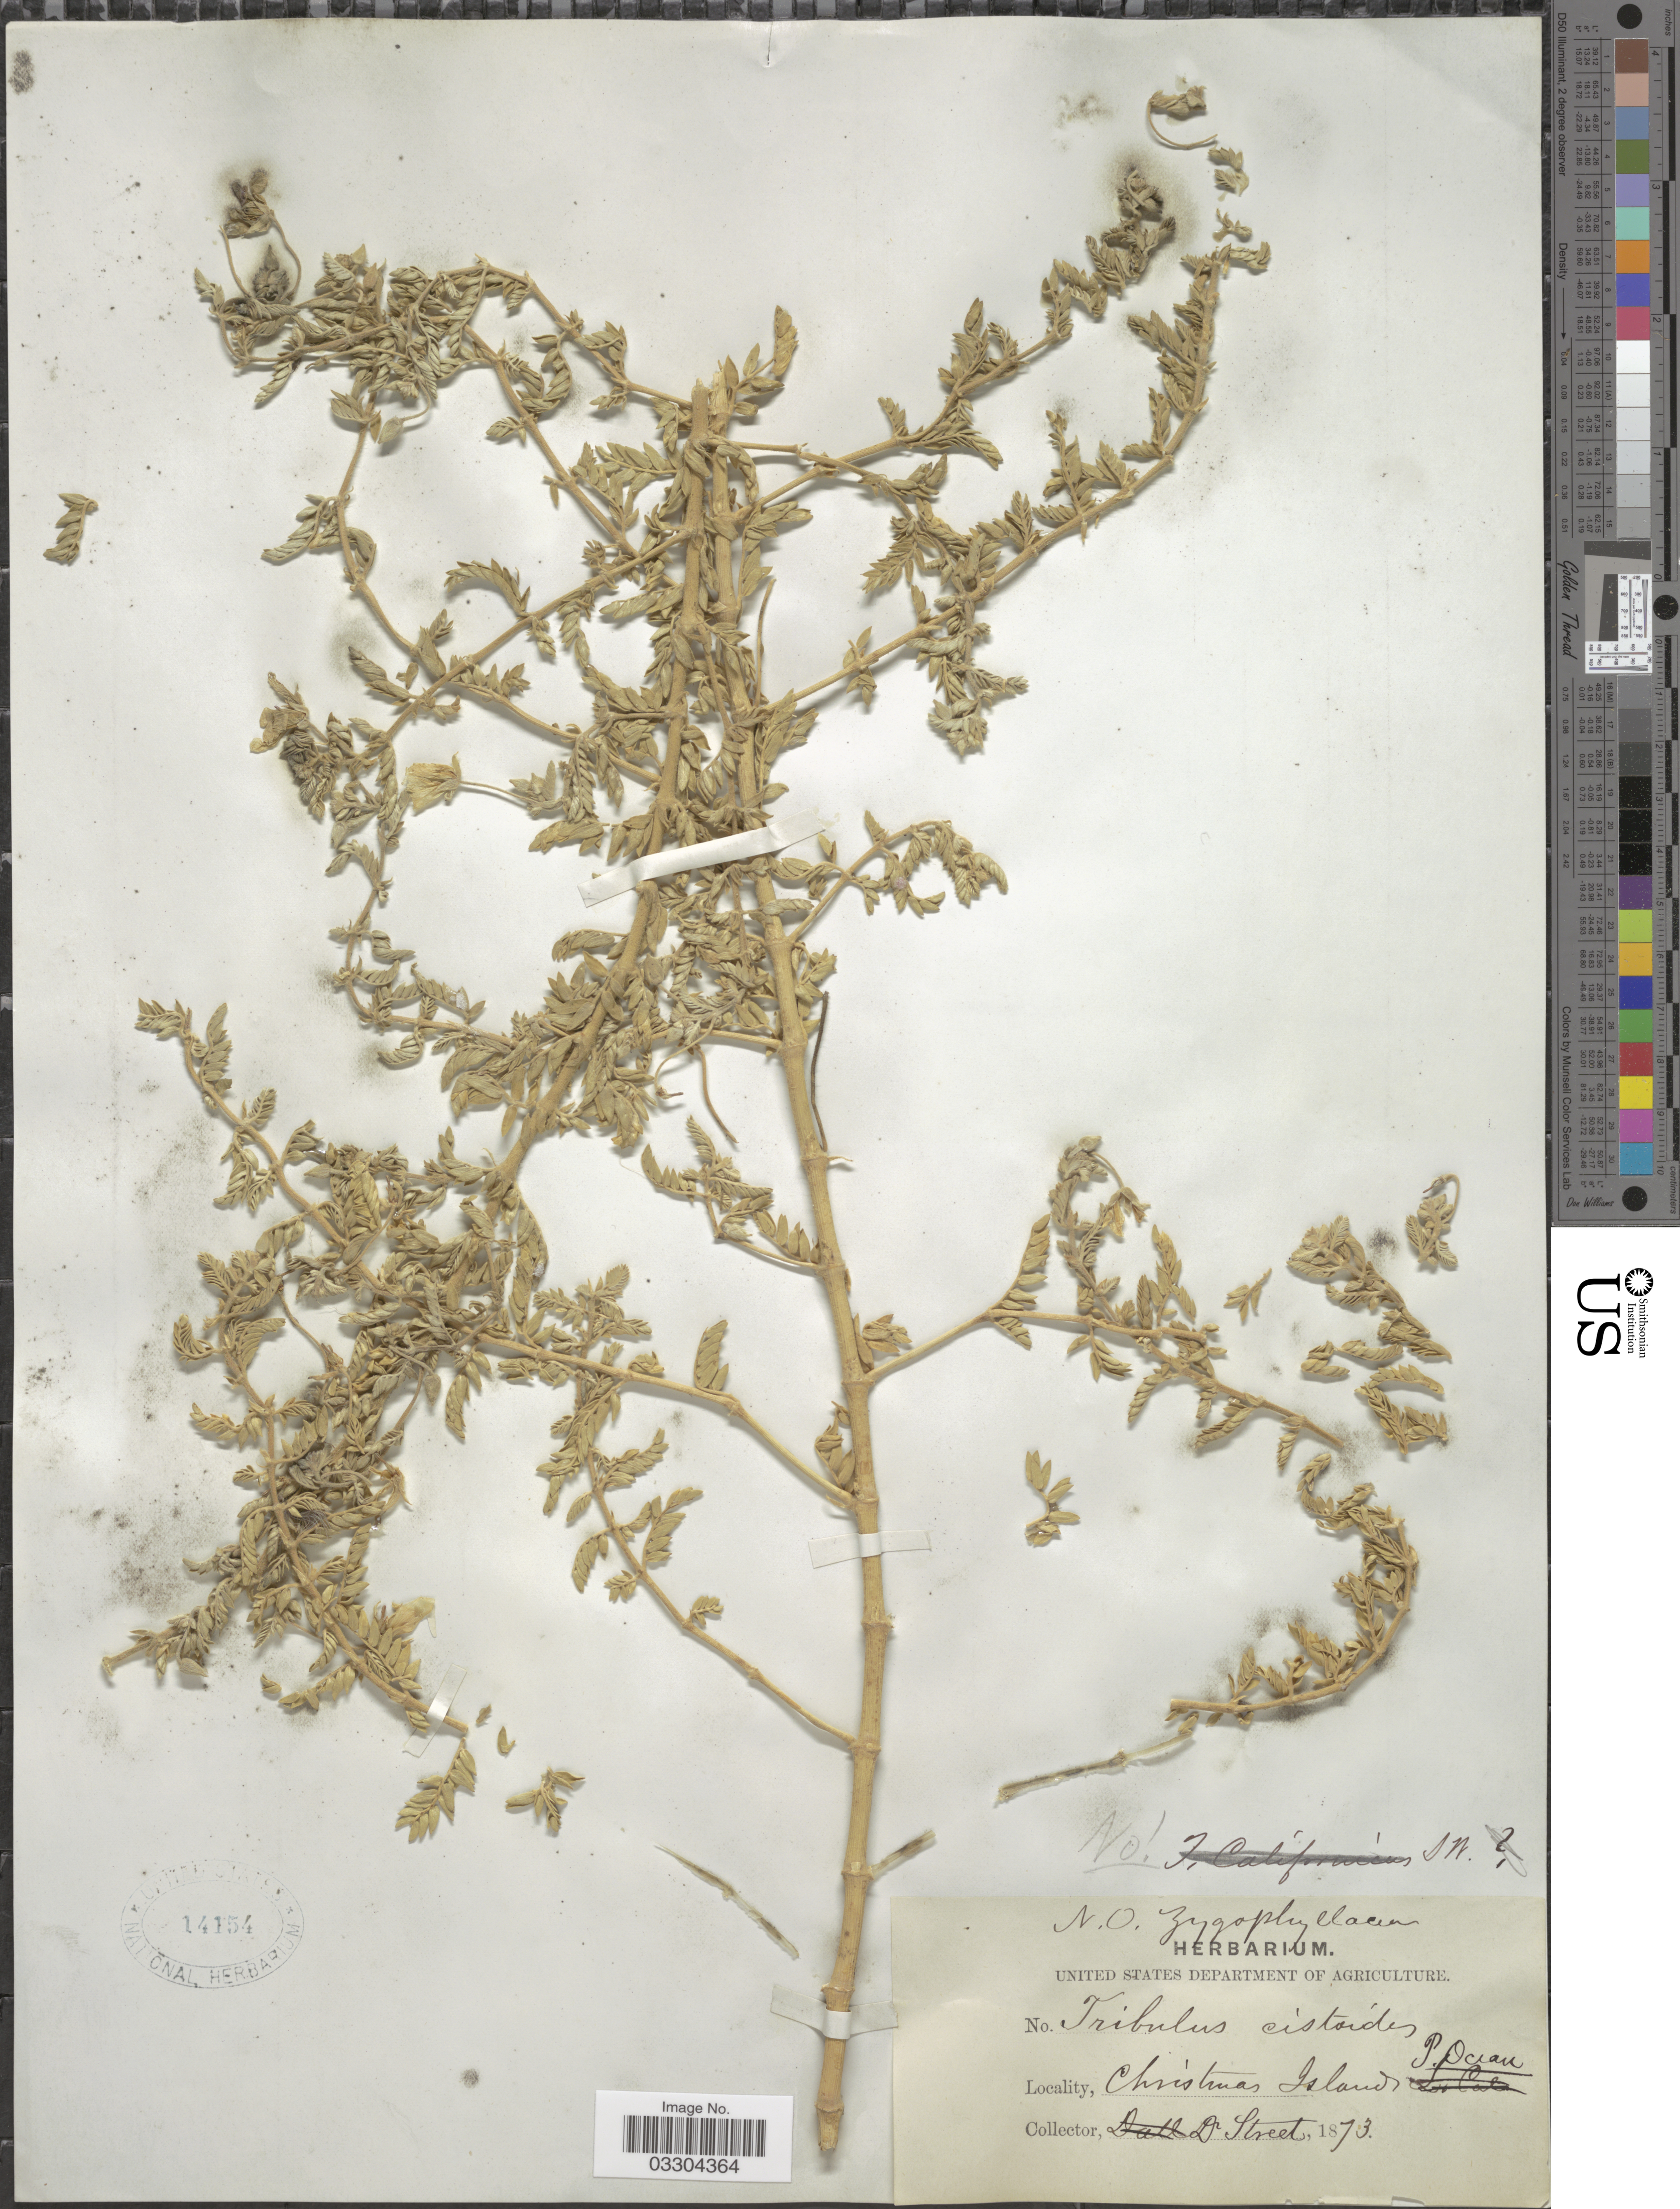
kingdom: Plantae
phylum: Tracheophyta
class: Magnoliopsida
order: Zygophyllales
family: Zygophyllaceae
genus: Tribulus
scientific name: Tribulus cistoides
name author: L.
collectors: -. Street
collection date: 1873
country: Kiribati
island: Kiritimati [Christmas] Atoll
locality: Christmas Islands.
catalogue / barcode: US 14154